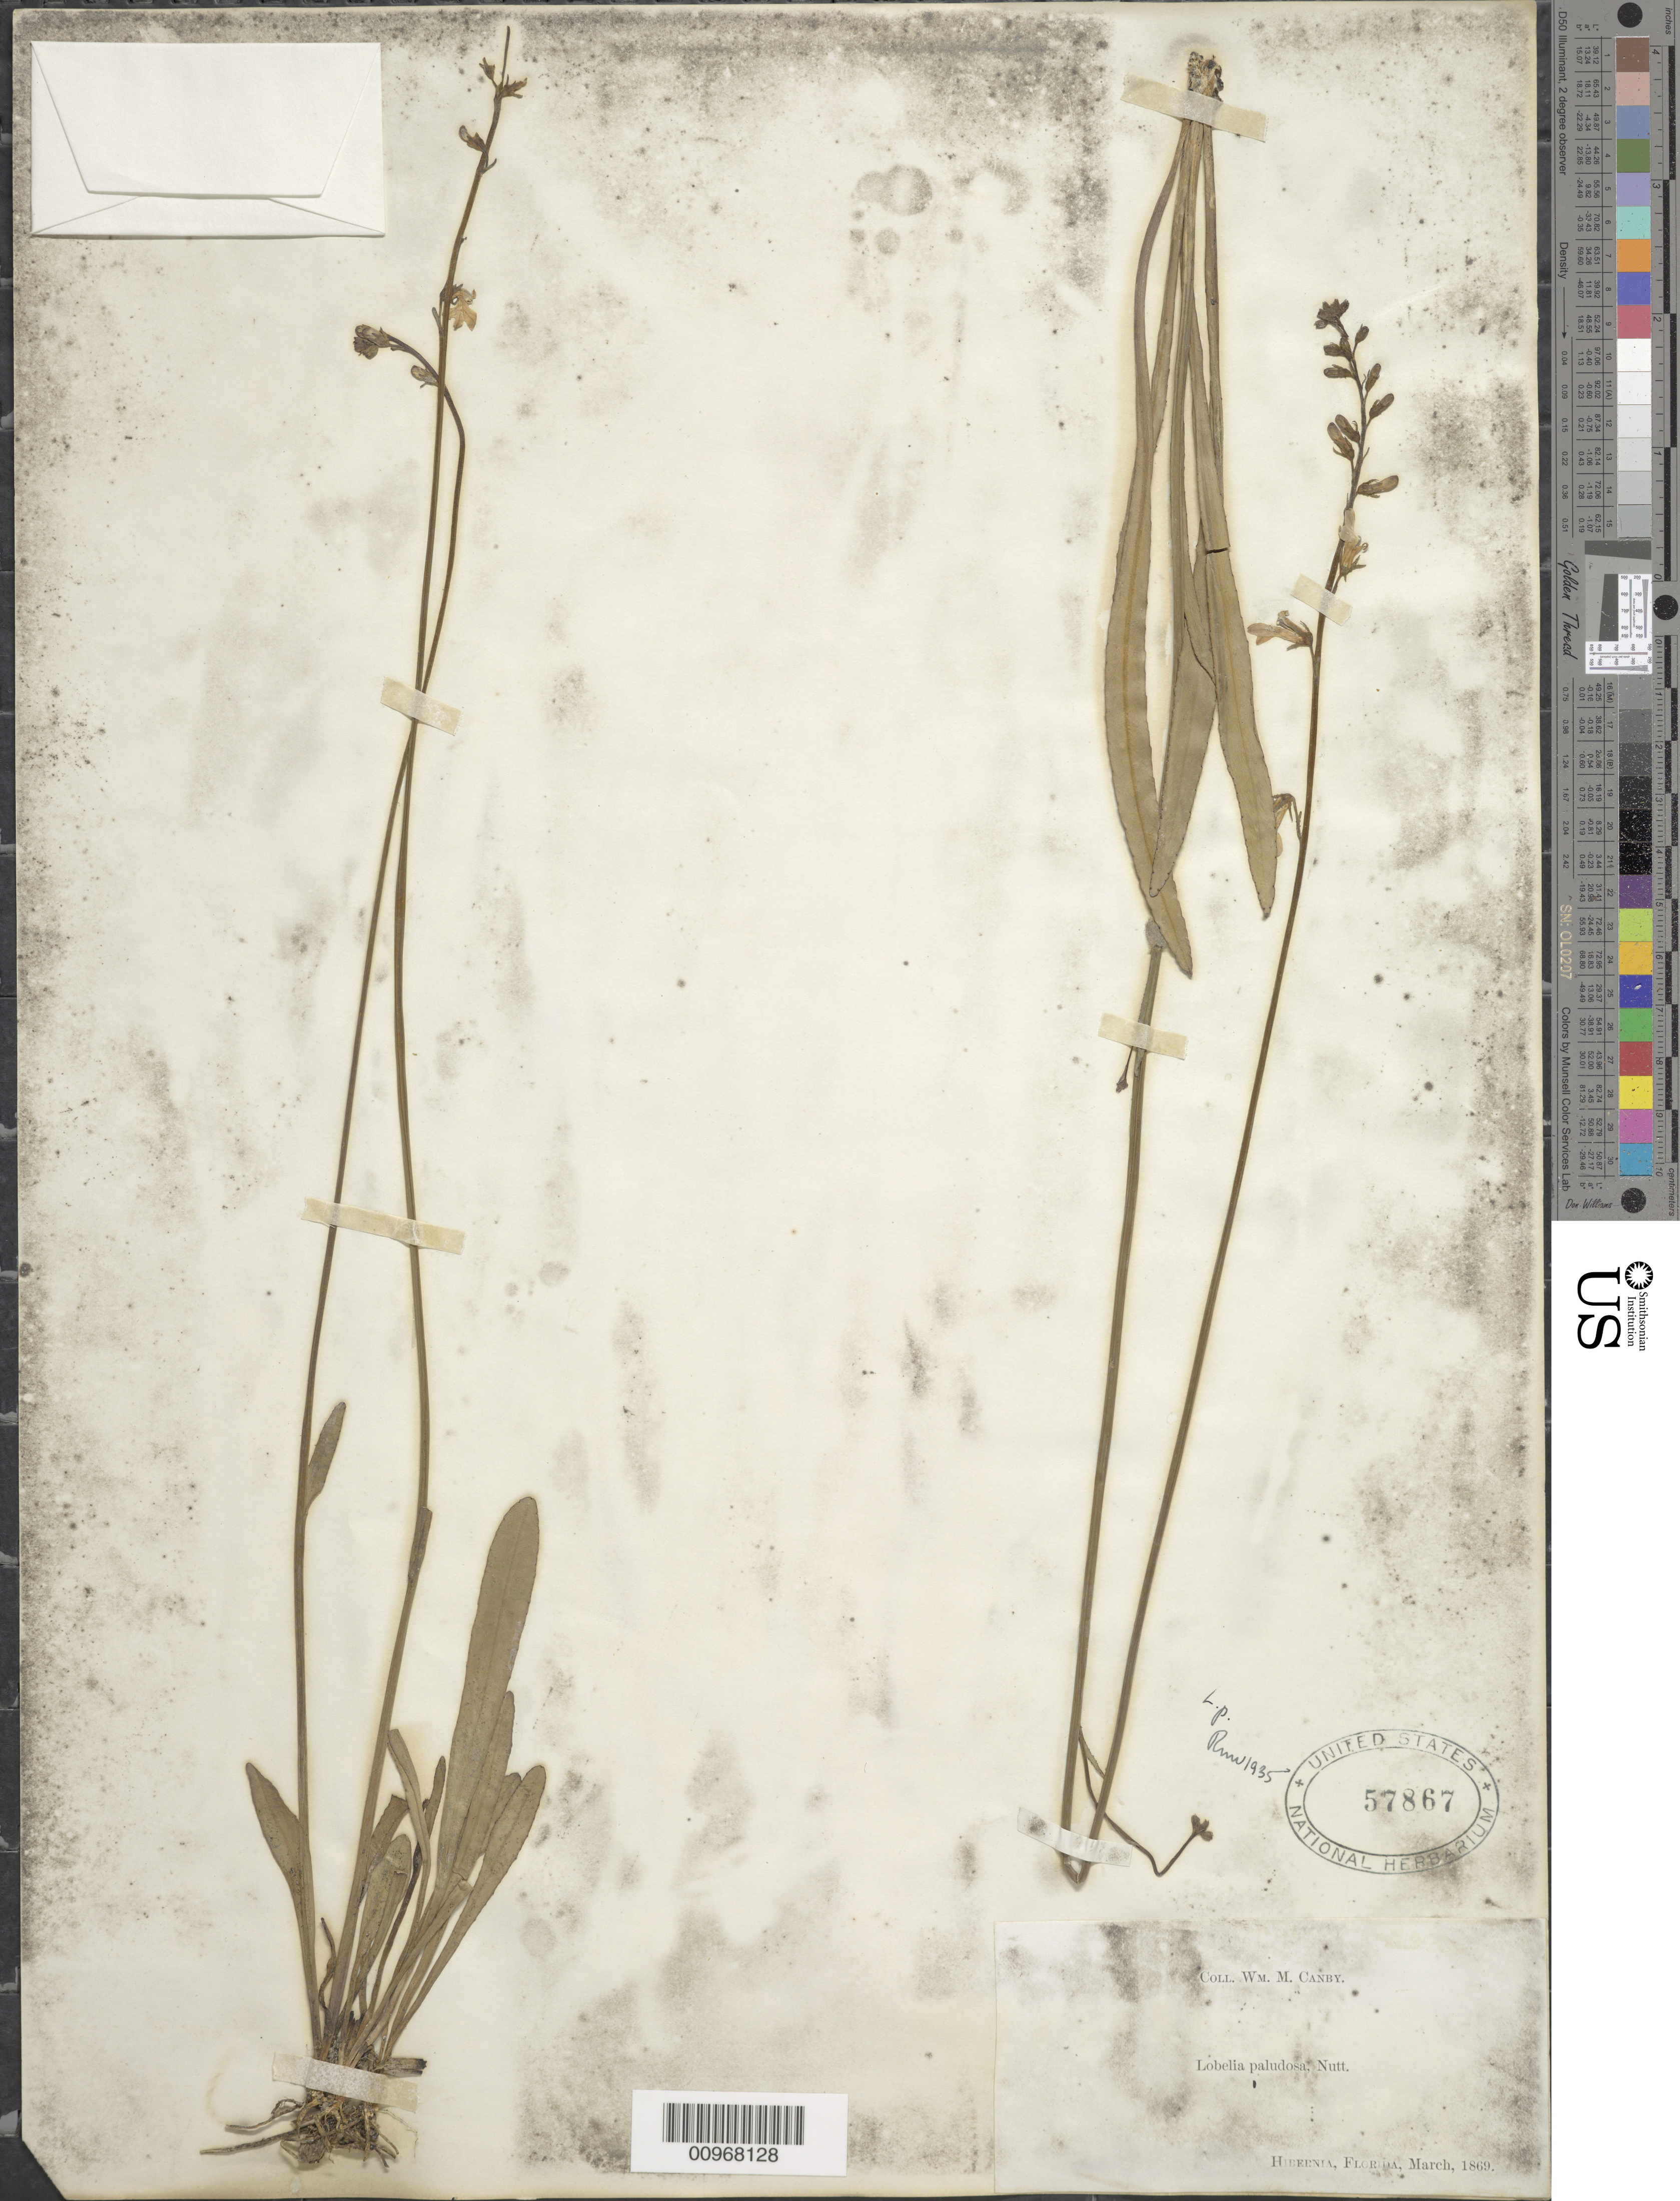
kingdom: Plantae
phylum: Tracheophyta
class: Magnoliopsida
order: Asterales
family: Campanulaceae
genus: Lobelia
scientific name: Lobelia paludosa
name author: Nutt.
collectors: W. M. Canby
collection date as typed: Mar 1869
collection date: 1869-03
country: United States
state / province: Florida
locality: Hibernia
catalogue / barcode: US 57867